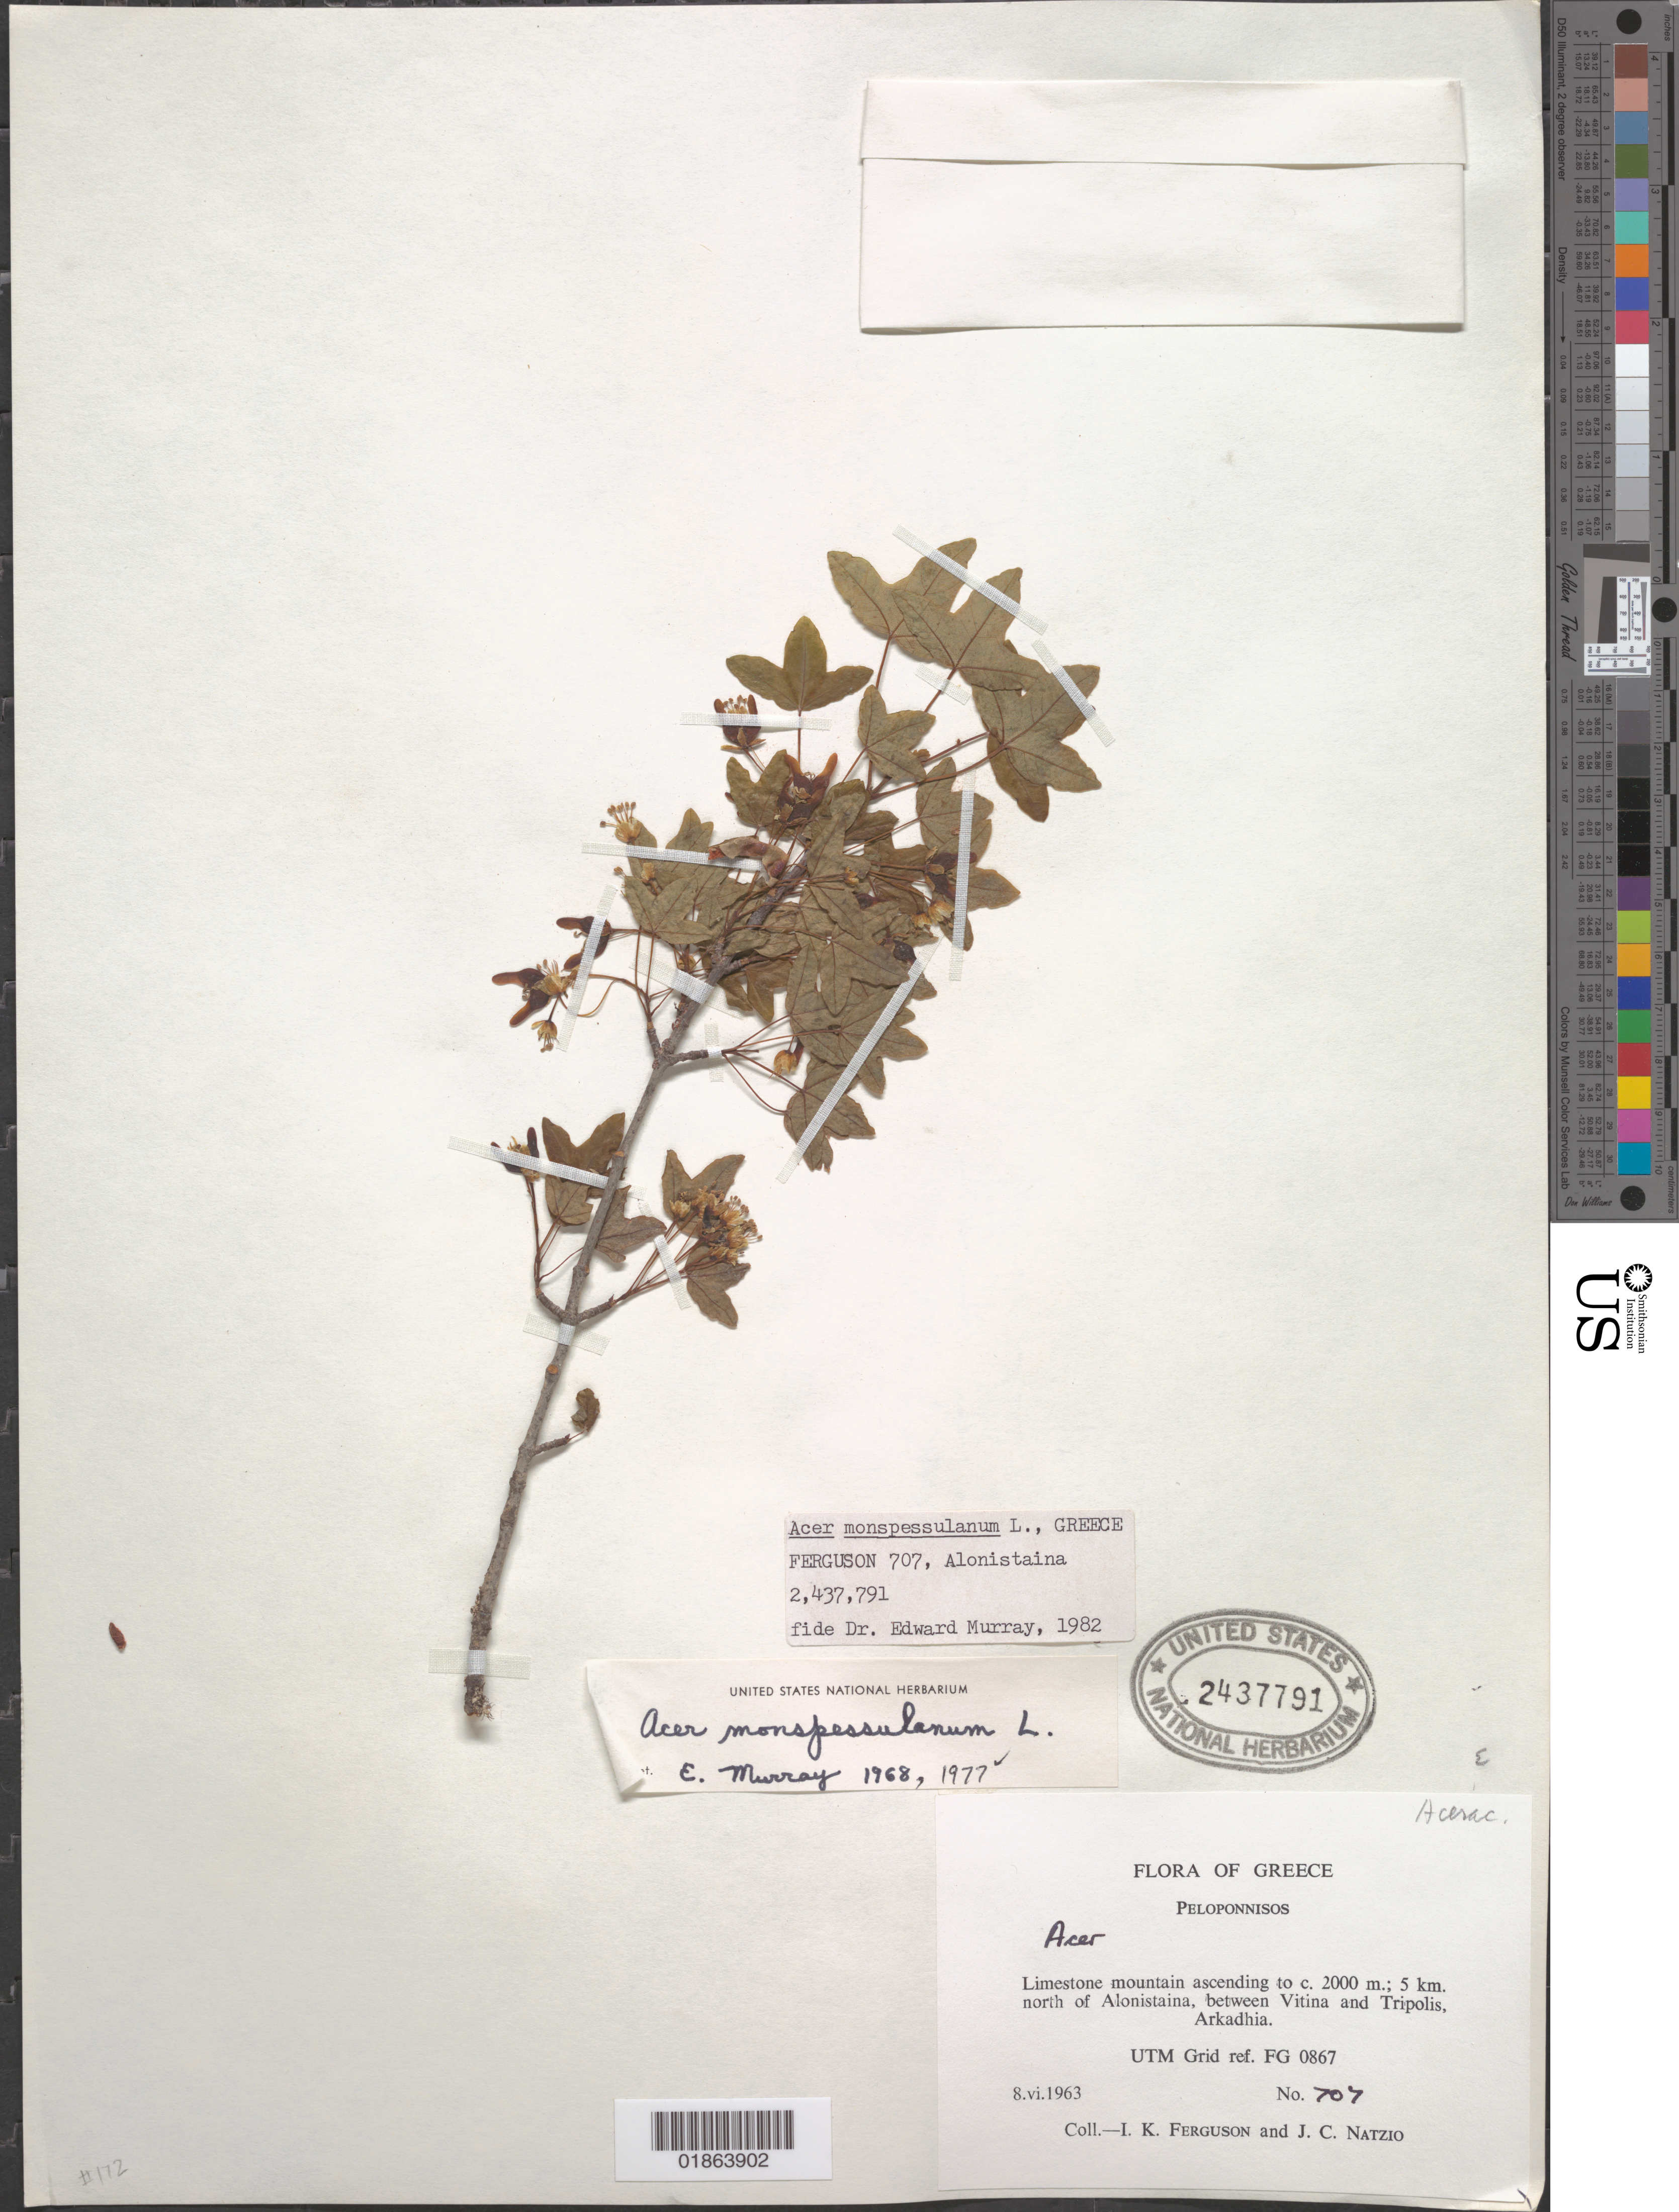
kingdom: Plantae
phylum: Tracheophyta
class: Magnoliopsida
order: Sapindales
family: Sapindaceae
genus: Acer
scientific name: Acer monspessulanum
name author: L.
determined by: Murray, Edward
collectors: I. K. Ferguson & J. Natzio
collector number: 707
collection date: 1963-06-08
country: Greece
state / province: Peloponnese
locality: Arkadhia, 5 km N of Alonistaina, between Vitina and Tripolis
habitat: Limestone mountain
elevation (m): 2000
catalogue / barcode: US 2437791